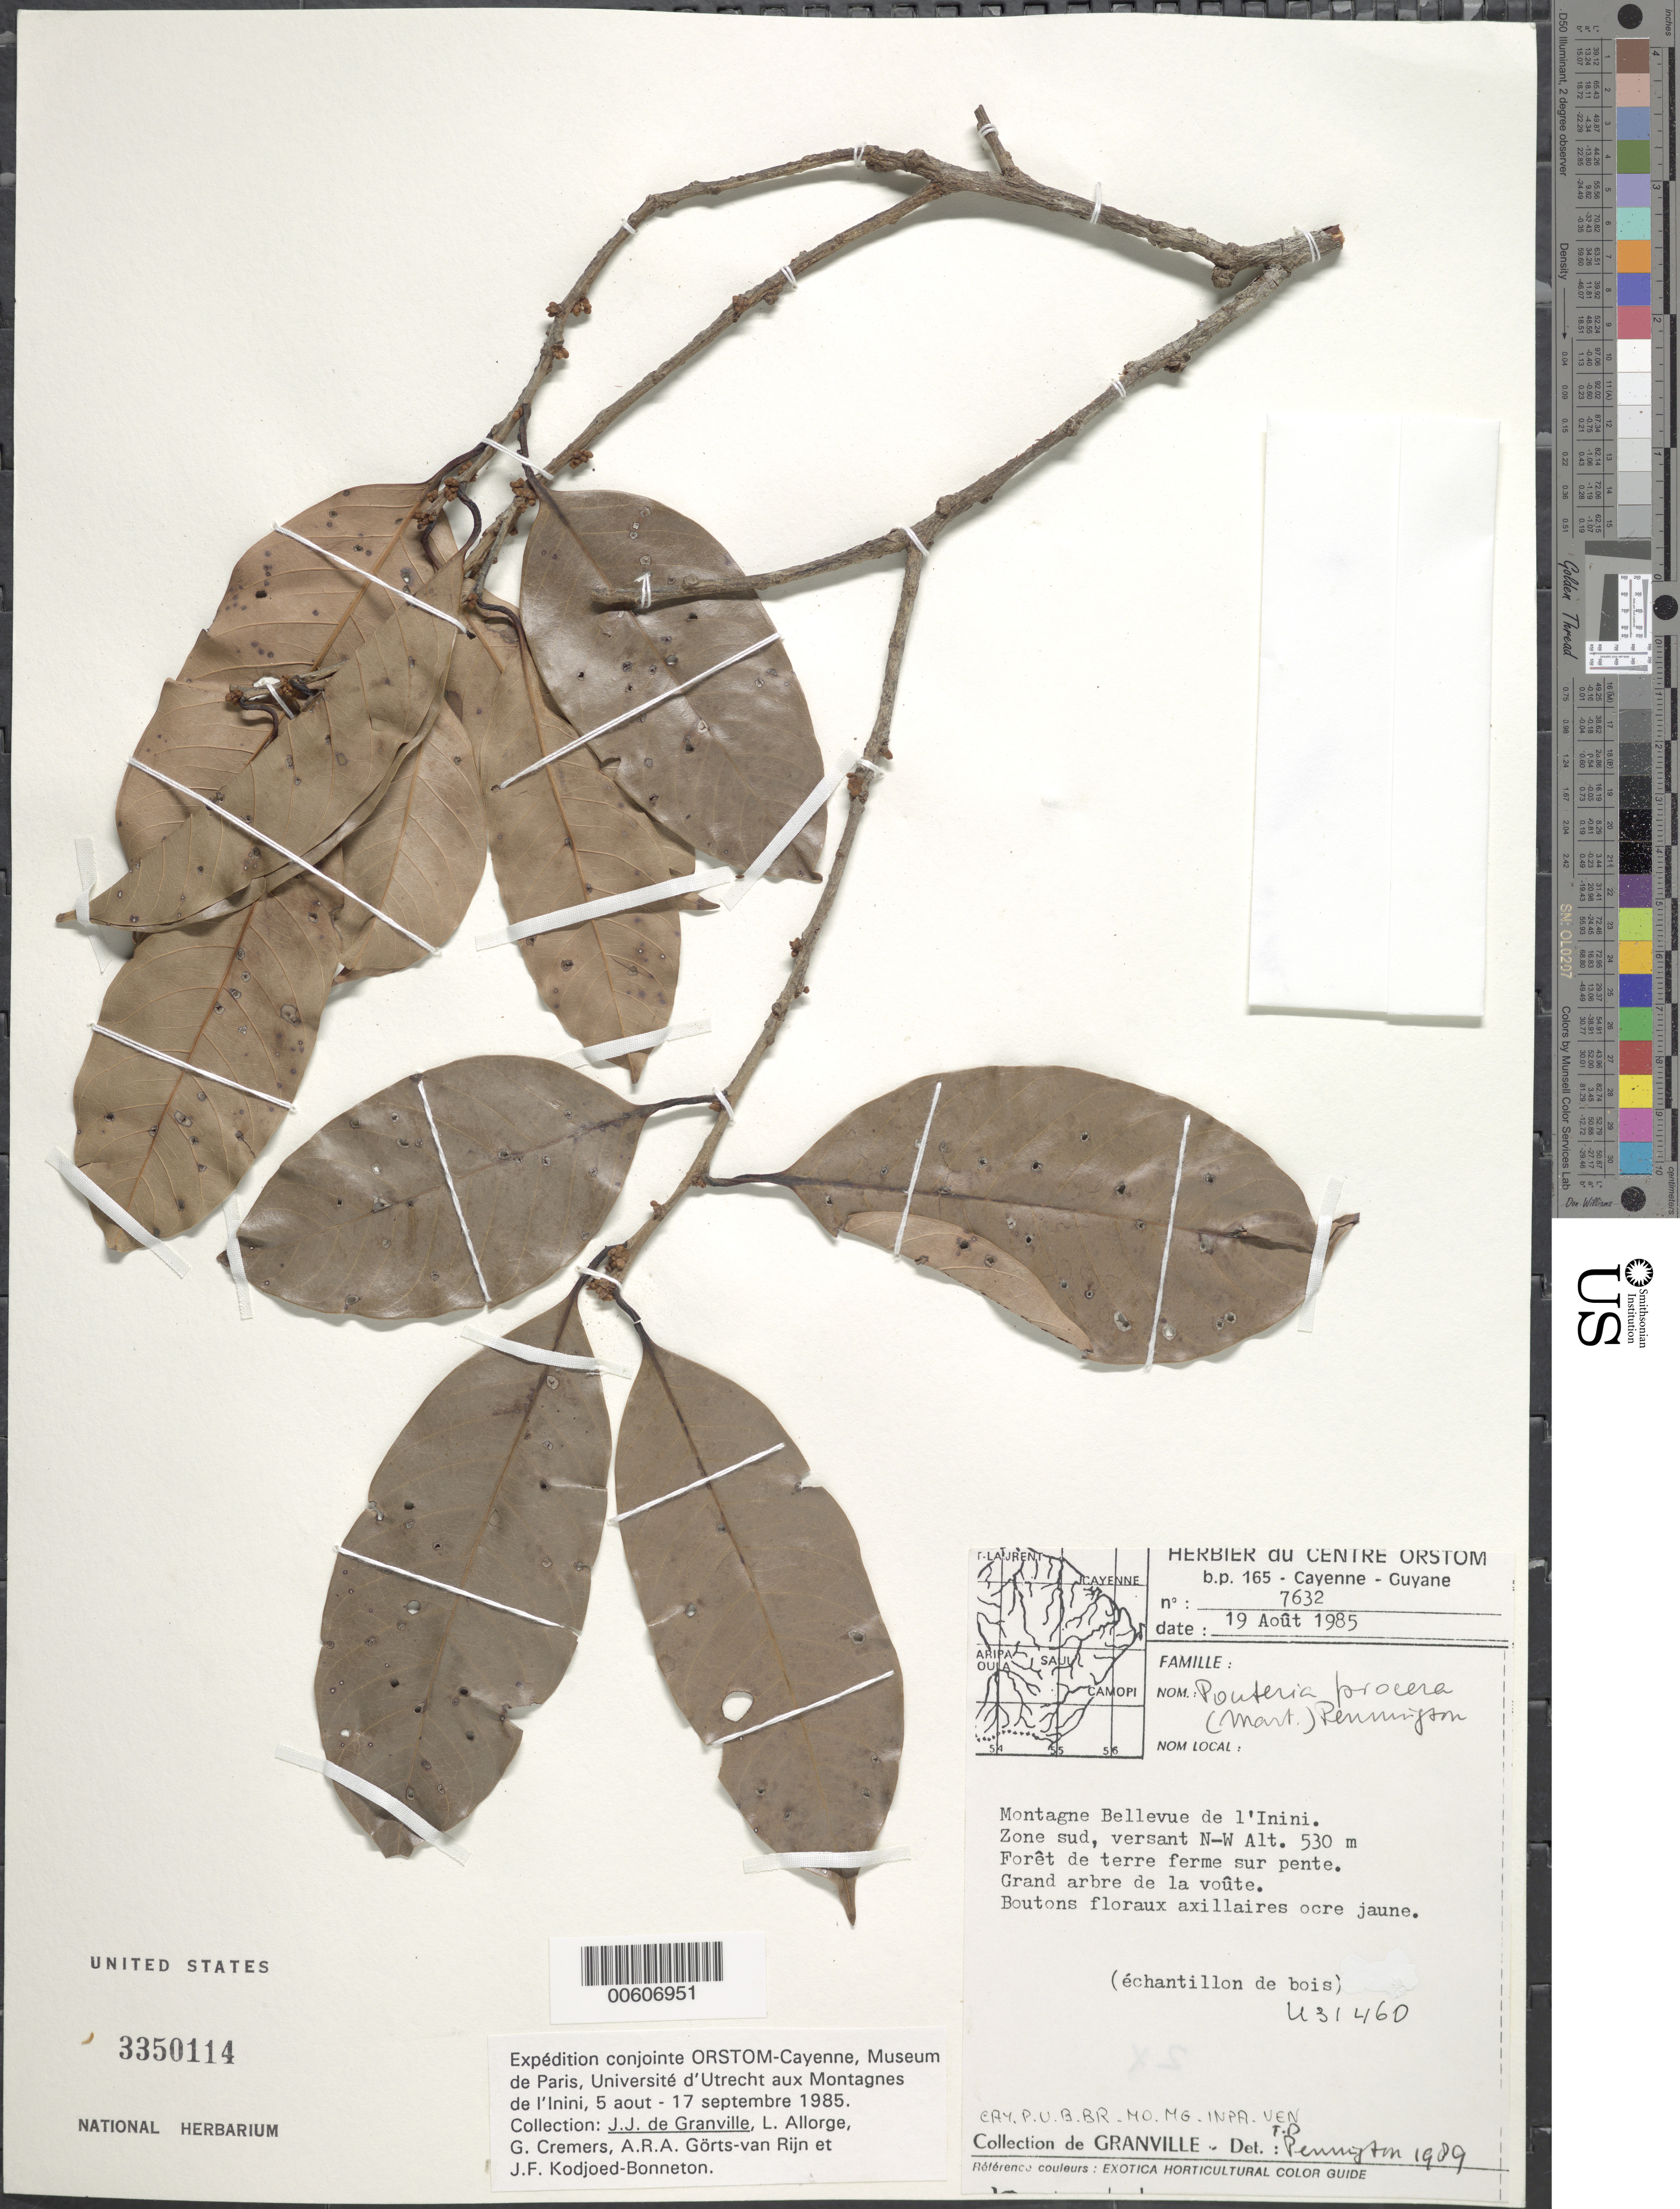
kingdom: Plantae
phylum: Tracheophyta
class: Magnoliopsida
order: Ericales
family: Sapotaceae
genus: Pouteria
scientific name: Pouteria procera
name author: (Mart.) T.D. Penn.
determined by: Pennington, --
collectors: J.-J. de Granville, L. Allorge, G. Cremers, A. .R. A. Görts-van Rijn & J. Kodjoed-Bonneton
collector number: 7632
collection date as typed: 19-Aug-85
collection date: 1985-08-19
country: French Guiana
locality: Montagnes Bellevue de l'Inini, zone sud, versant NW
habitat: Foret de terre ferme sur pente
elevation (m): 530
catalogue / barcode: US 3350114